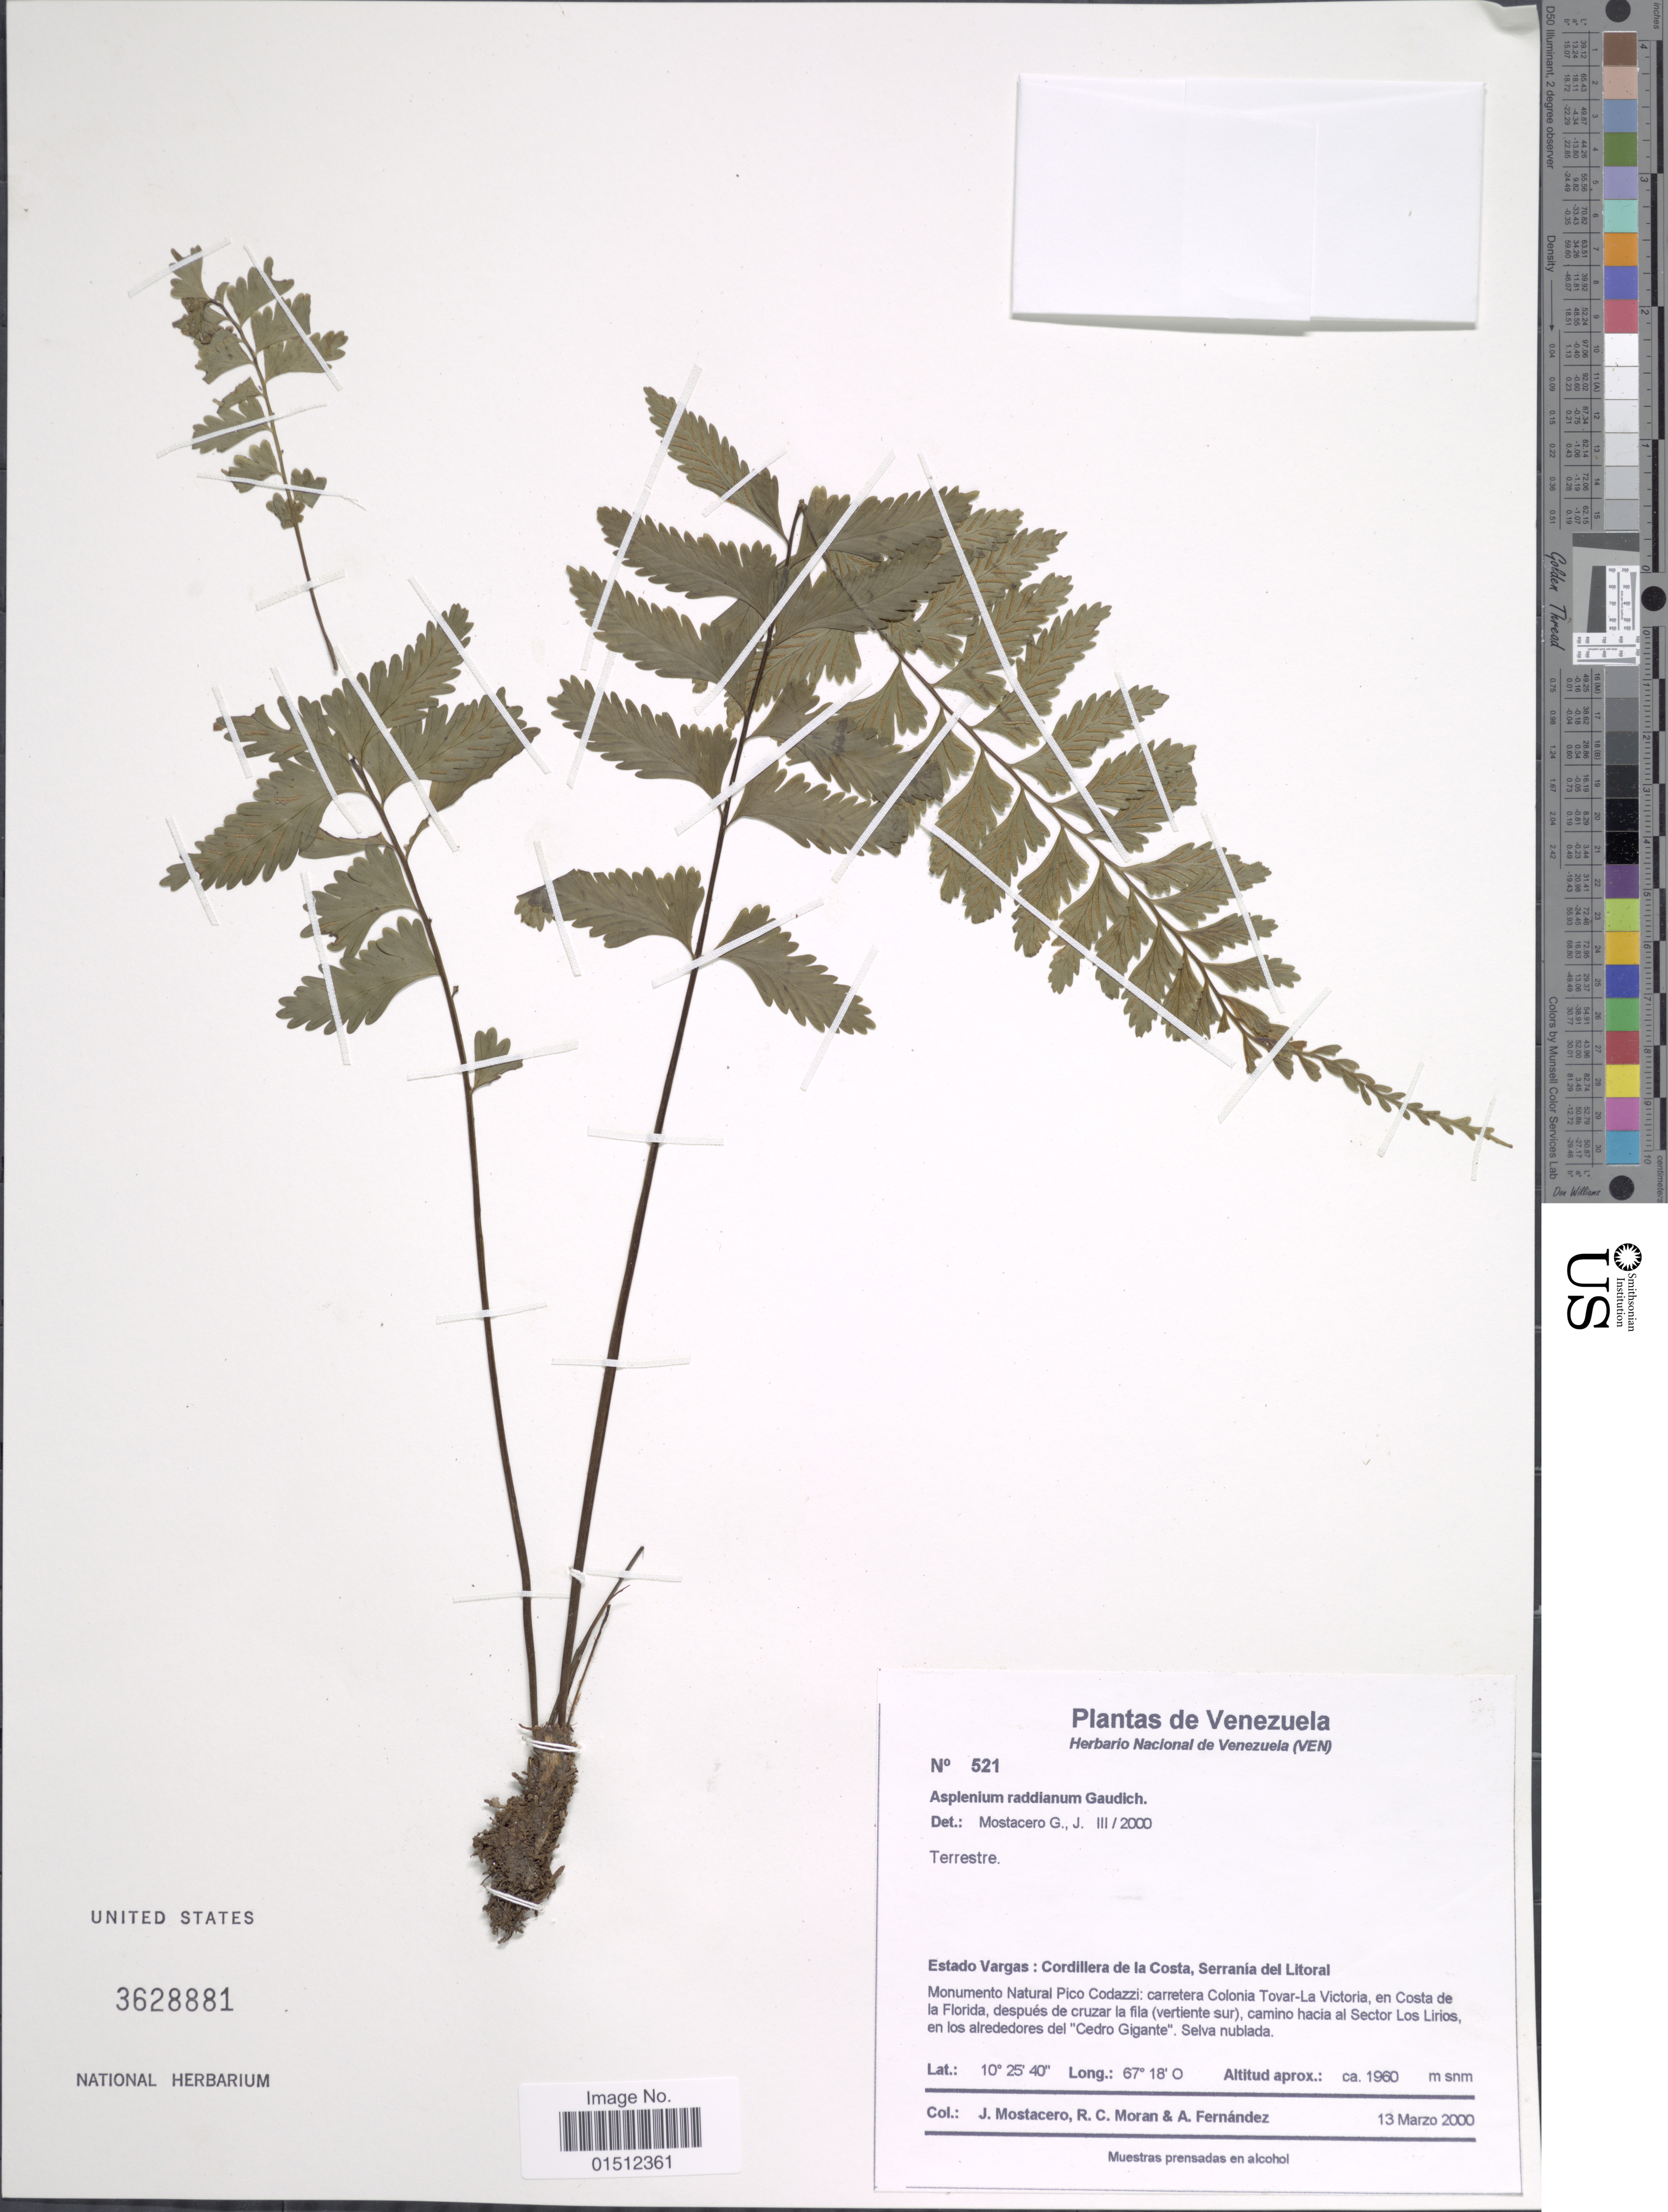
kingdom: Plantae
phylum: Tracheophyta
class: Polypodiopsida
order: Polypodiales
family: Aspleniaceae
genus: Asplenium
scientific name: Asplenium raddianum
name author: Gaudich.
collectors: J. Mostacero, R. C. Moran & A. Fernández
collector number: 521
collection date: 2000-03-13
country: Venezuela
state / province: Vargas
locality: Venezuela, Estado Vargas: Cordillera de la Costa, Serrania del Litoral. Monumento Natural Pico Codazzi: carretera Colonia Tovar-La Victoria, en Costa de la Florida, despues de cruzar la fila (vertiente sur), camino hacia al Sector Los Lirios, en los alrededores del "Cedro Gigante".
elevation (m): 1960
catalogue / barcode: US 3628881